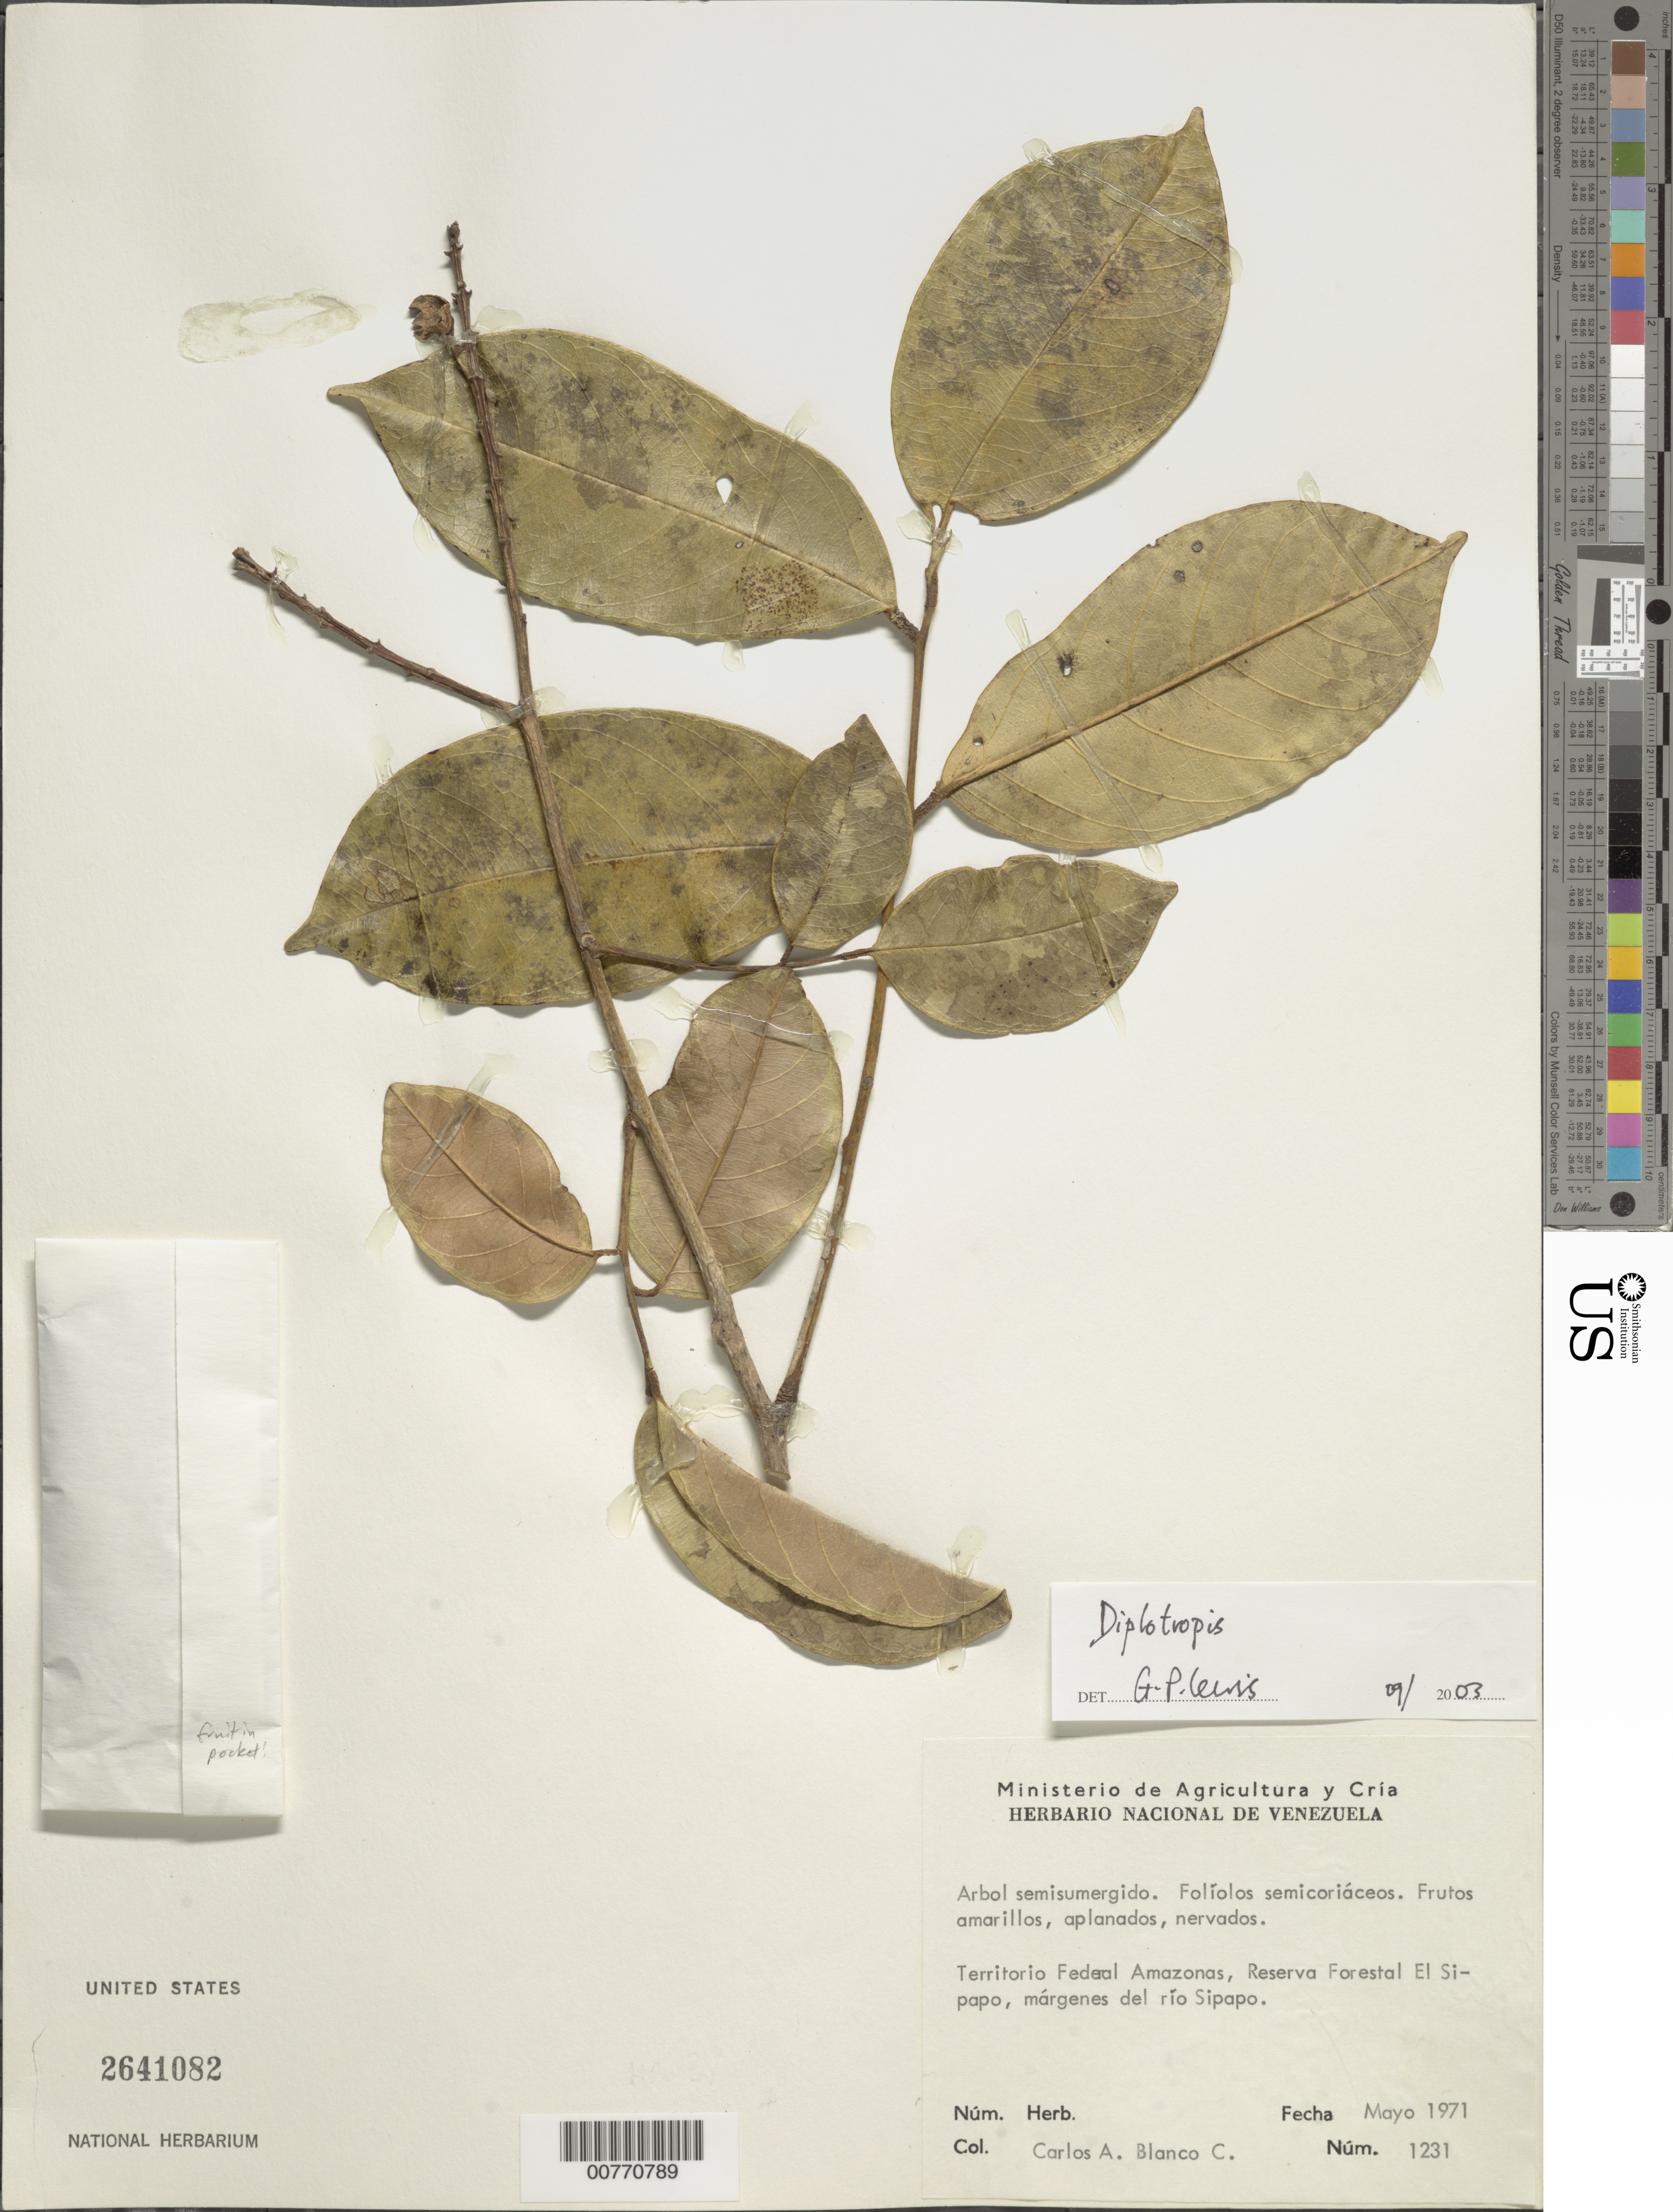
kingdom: Plantae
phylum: Tracheophyta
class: Magnoliopsida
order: Fabales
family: Fabaceae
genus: Diplotropis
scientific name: Diplotropis sp.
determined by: Lewis, Gwilym P.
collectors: C. A. Blanco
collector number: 1231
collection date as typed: May-71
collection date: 1971-05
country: Venezuela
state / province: Amazonas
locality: Reserva Forestal El Sipapo, Río Sipapo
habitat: Riverbank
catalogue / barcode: US 2641082